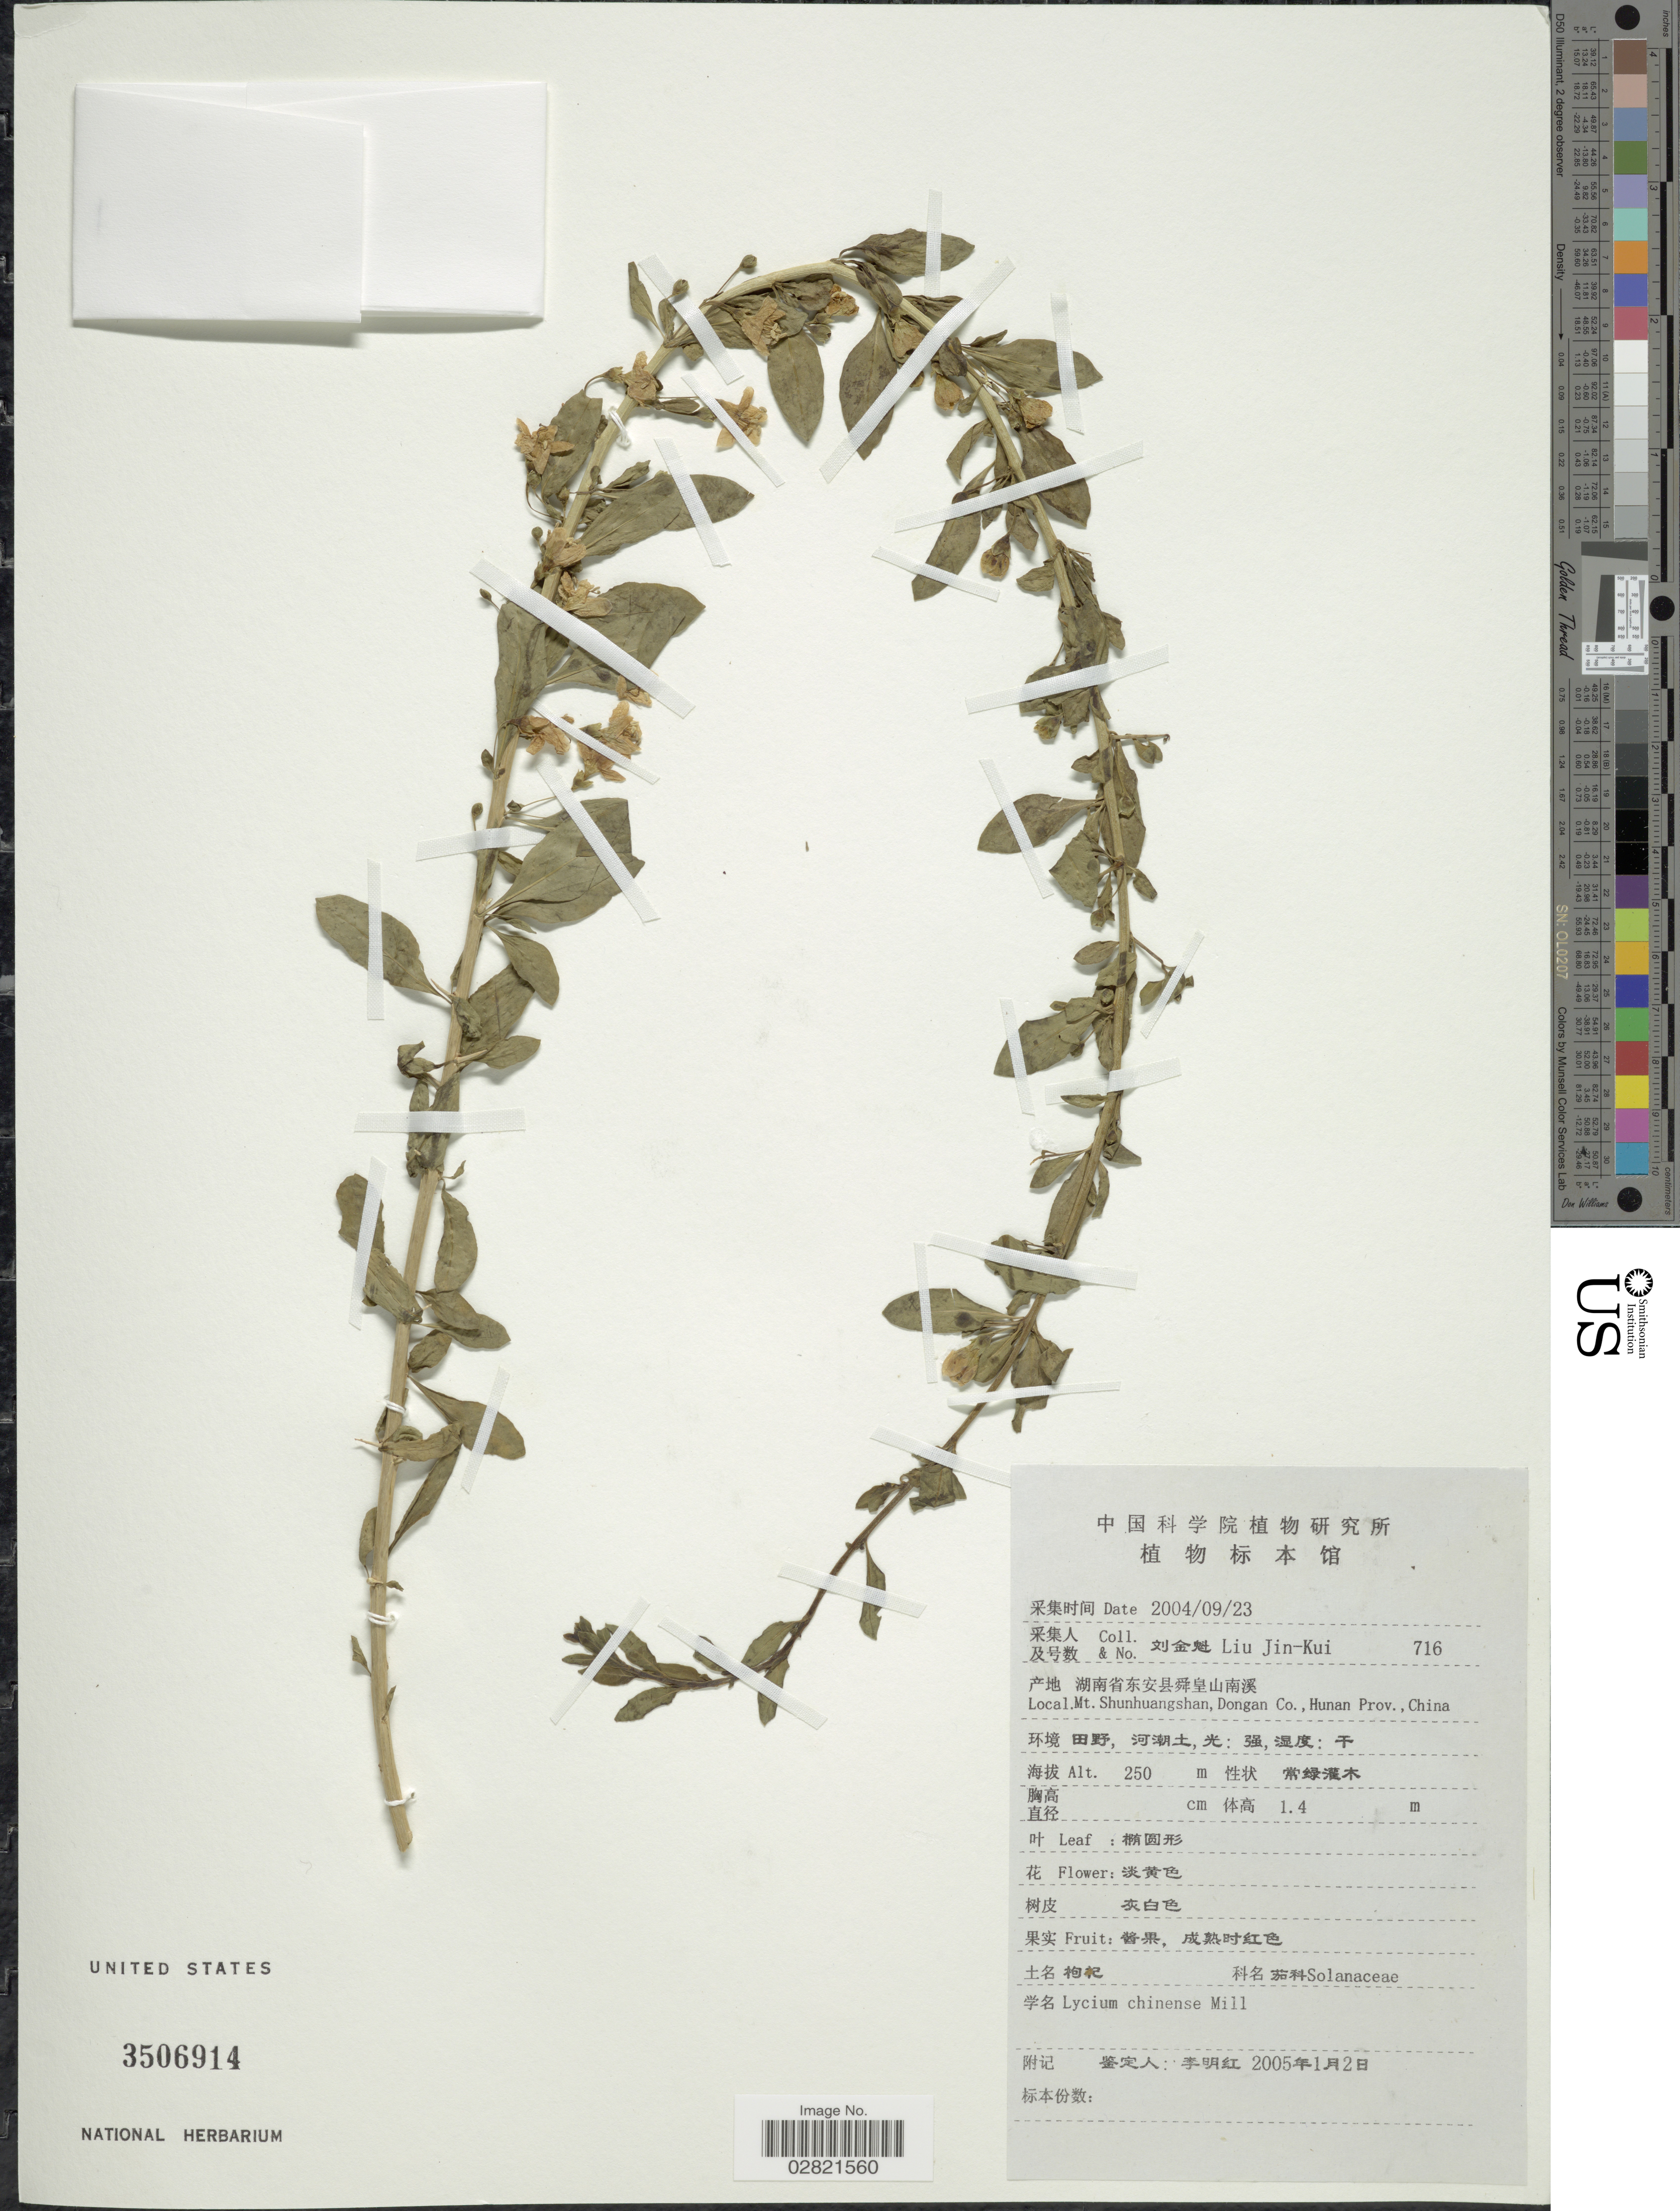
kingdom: Plantae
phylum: Tracheophyta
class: Magnoliopsida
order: Solanales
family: Solanaceae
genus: Lycium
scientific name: Lycium chinense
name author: Mill.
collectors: Liu Jin-Kui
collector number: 716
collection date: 2004-09-23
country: China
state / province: Hunan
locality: Mt. Shunhuangshan, Dongan Co., Hunan Prov.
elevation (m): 250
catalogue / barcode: US 3506914